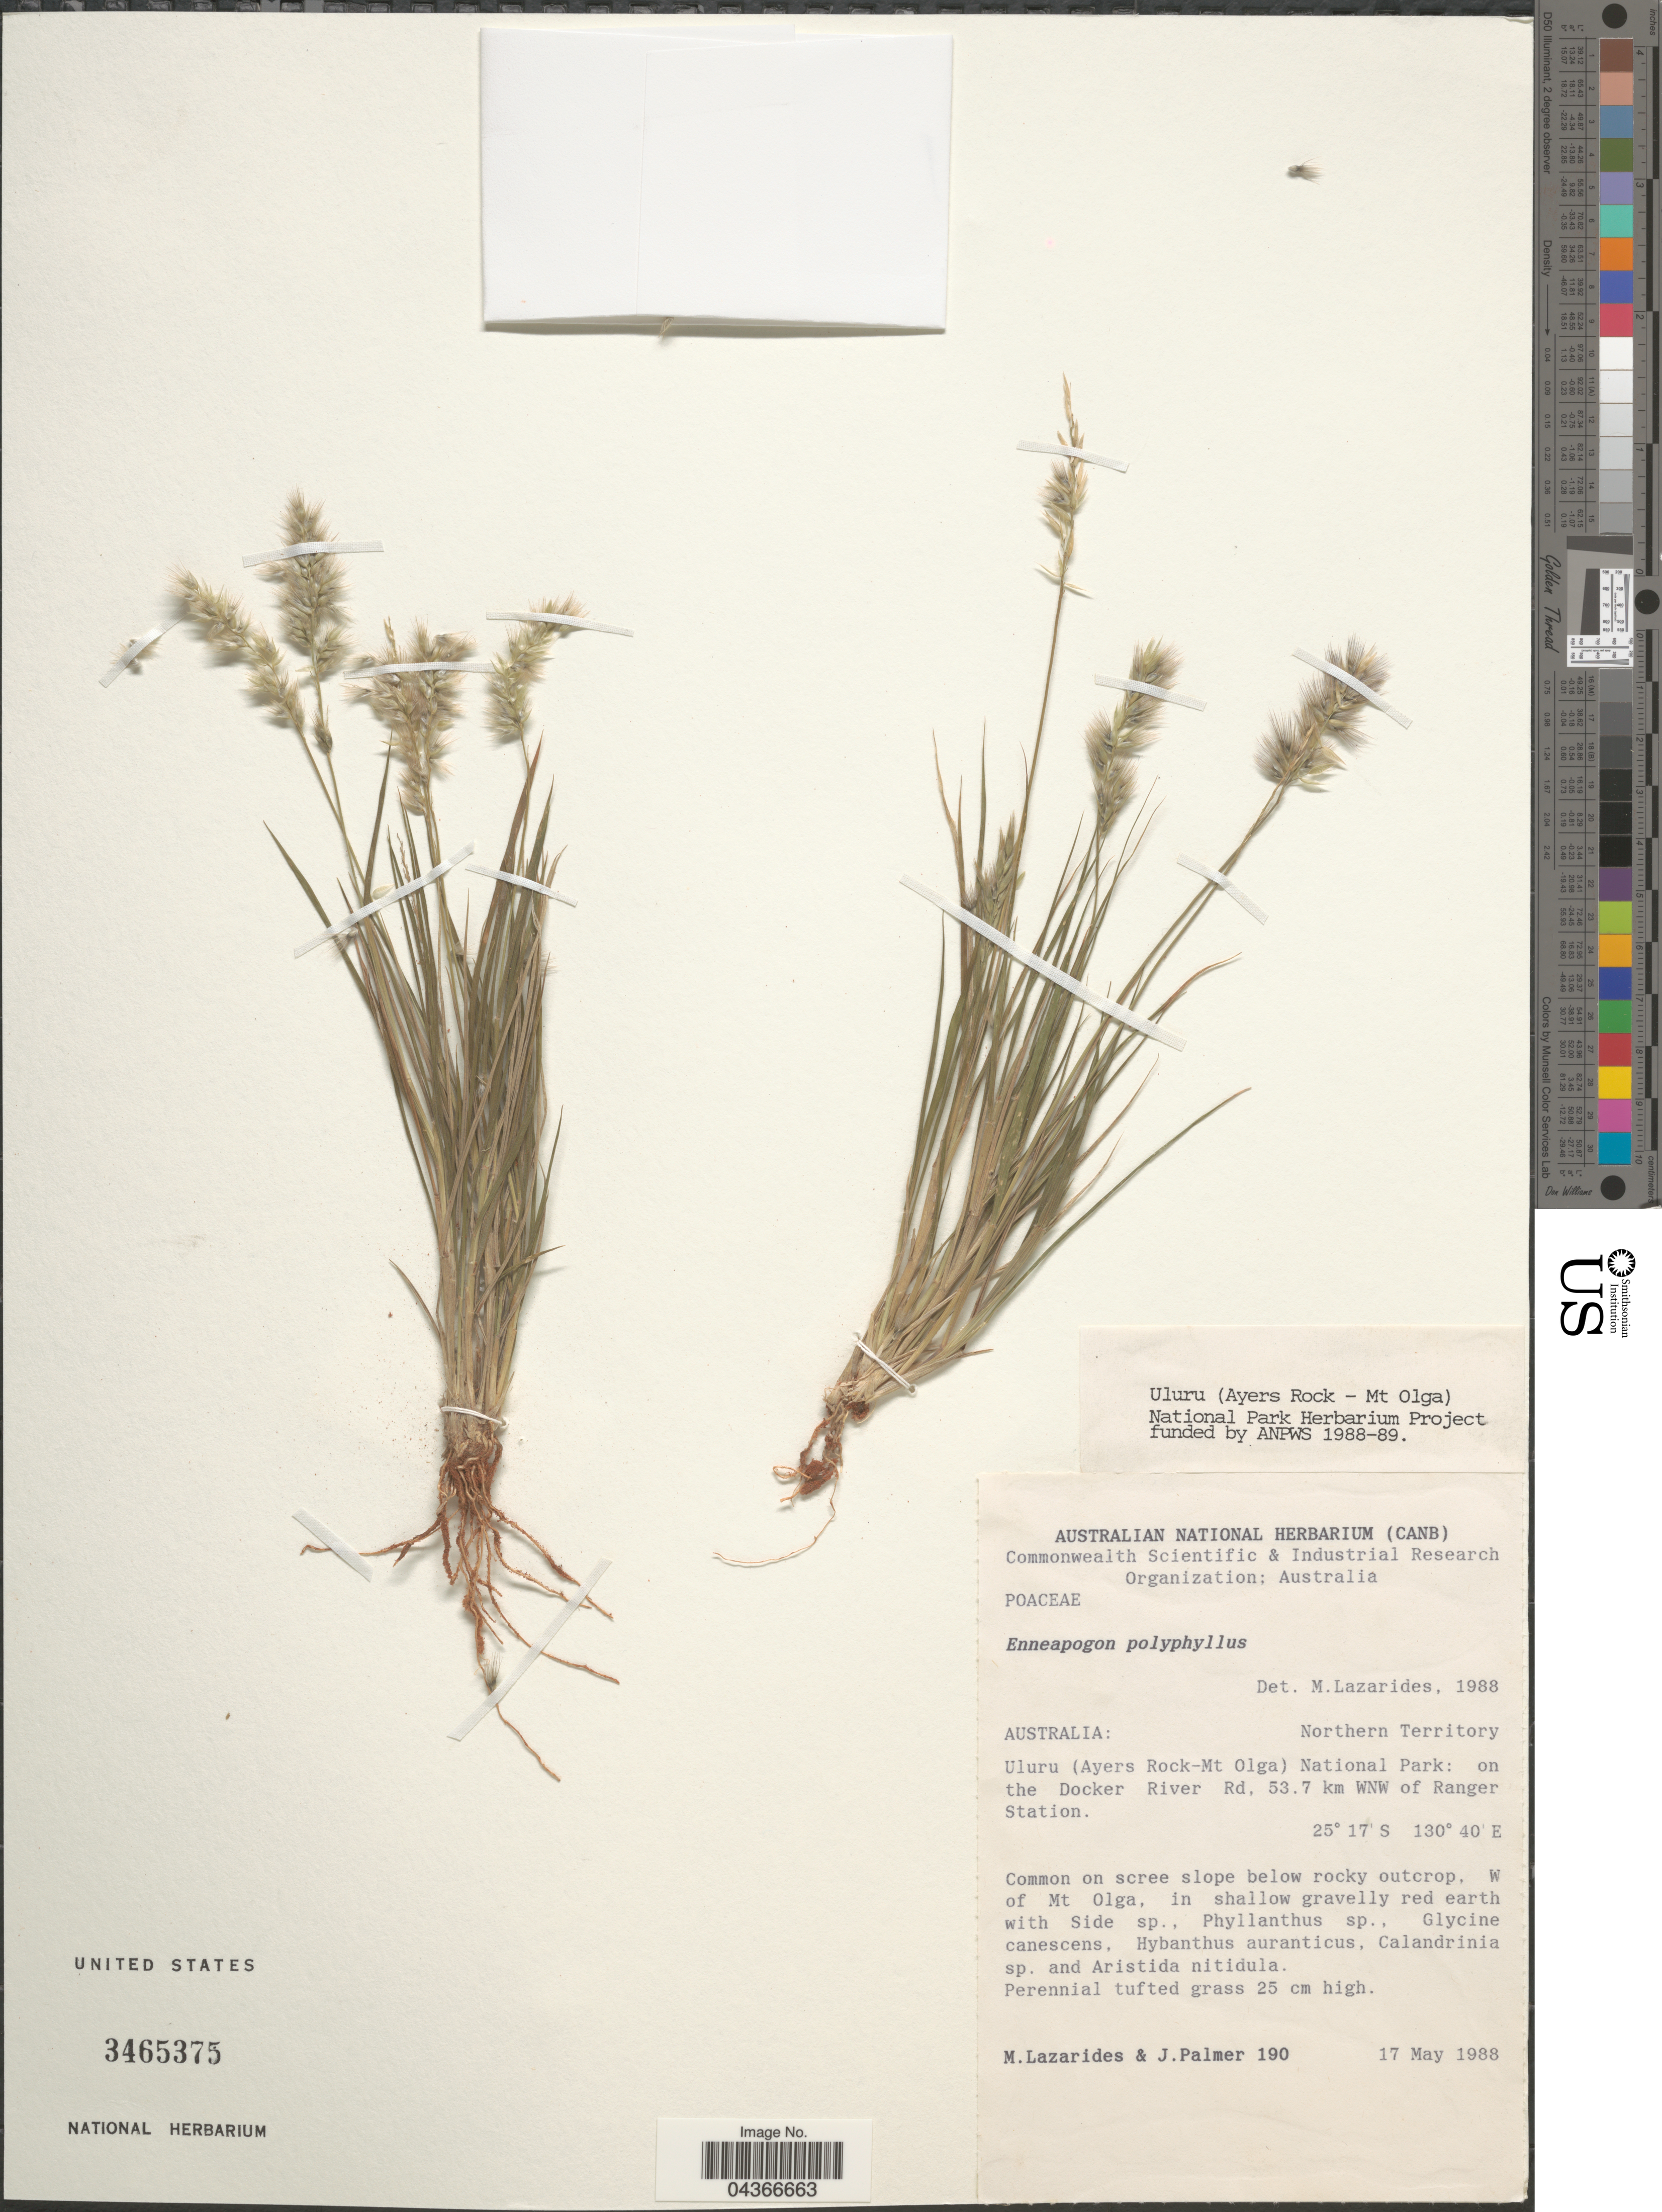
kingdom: Plantae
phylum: Tracheophyta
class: Liliopsida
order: Poales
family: Poaceae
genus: Enneapogon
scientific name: Enneapogon polyphyllus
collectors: M. Lazarides & J. Palmer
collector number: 190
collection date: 1988-05-17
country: Australia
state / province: Northern Territory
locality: Uluru (Ayers Rock-Mt Olga) National Park: on the Docker River Rd, 53.7 km WNW of Ranger Station. W of Mt Olga.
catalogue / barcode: US 3465375